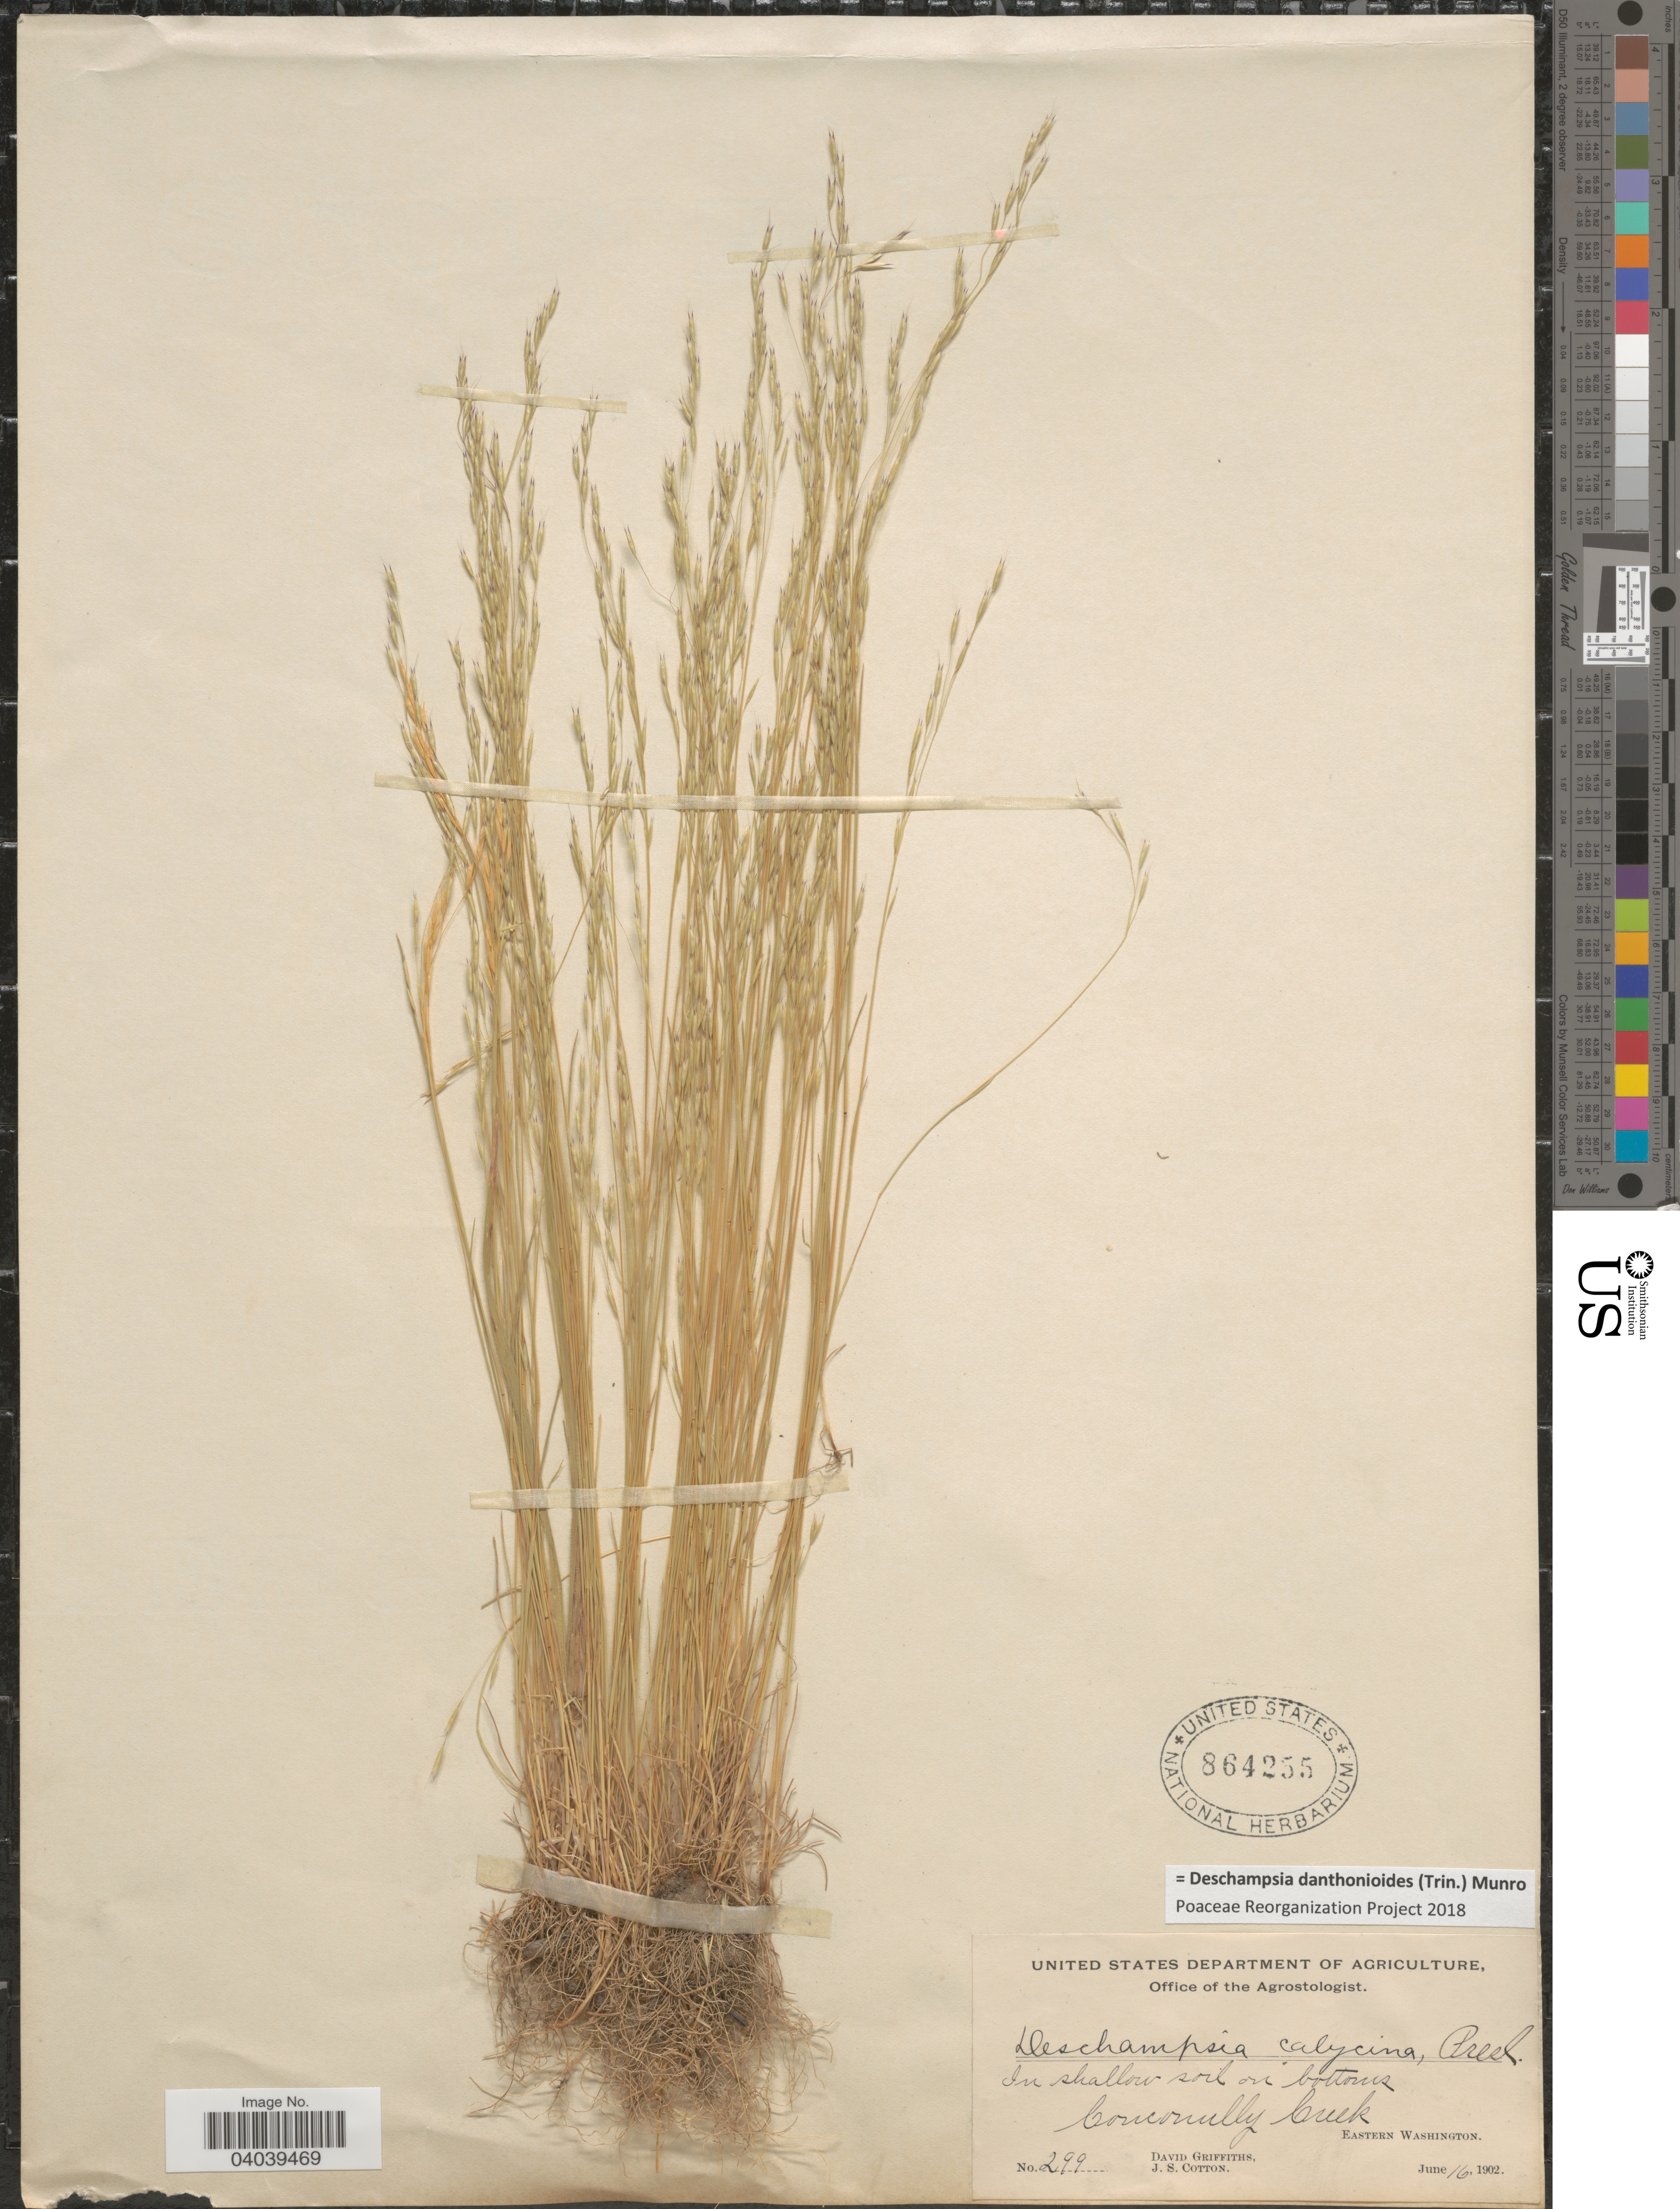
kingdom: Plantae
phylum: Tracheophyta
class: Liliopsida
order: Poales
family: Poaceae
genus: Deschampsia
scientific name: Deschampsia danthonioides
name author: (Trin.) Munro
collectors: D. Griffiths & J. S. Cotton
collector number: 299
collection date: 1902-06-16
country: United States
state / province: Washington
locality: In shallow soil on bottoms. Conconully Creek. Eastern Washington.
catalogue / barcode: US 864255